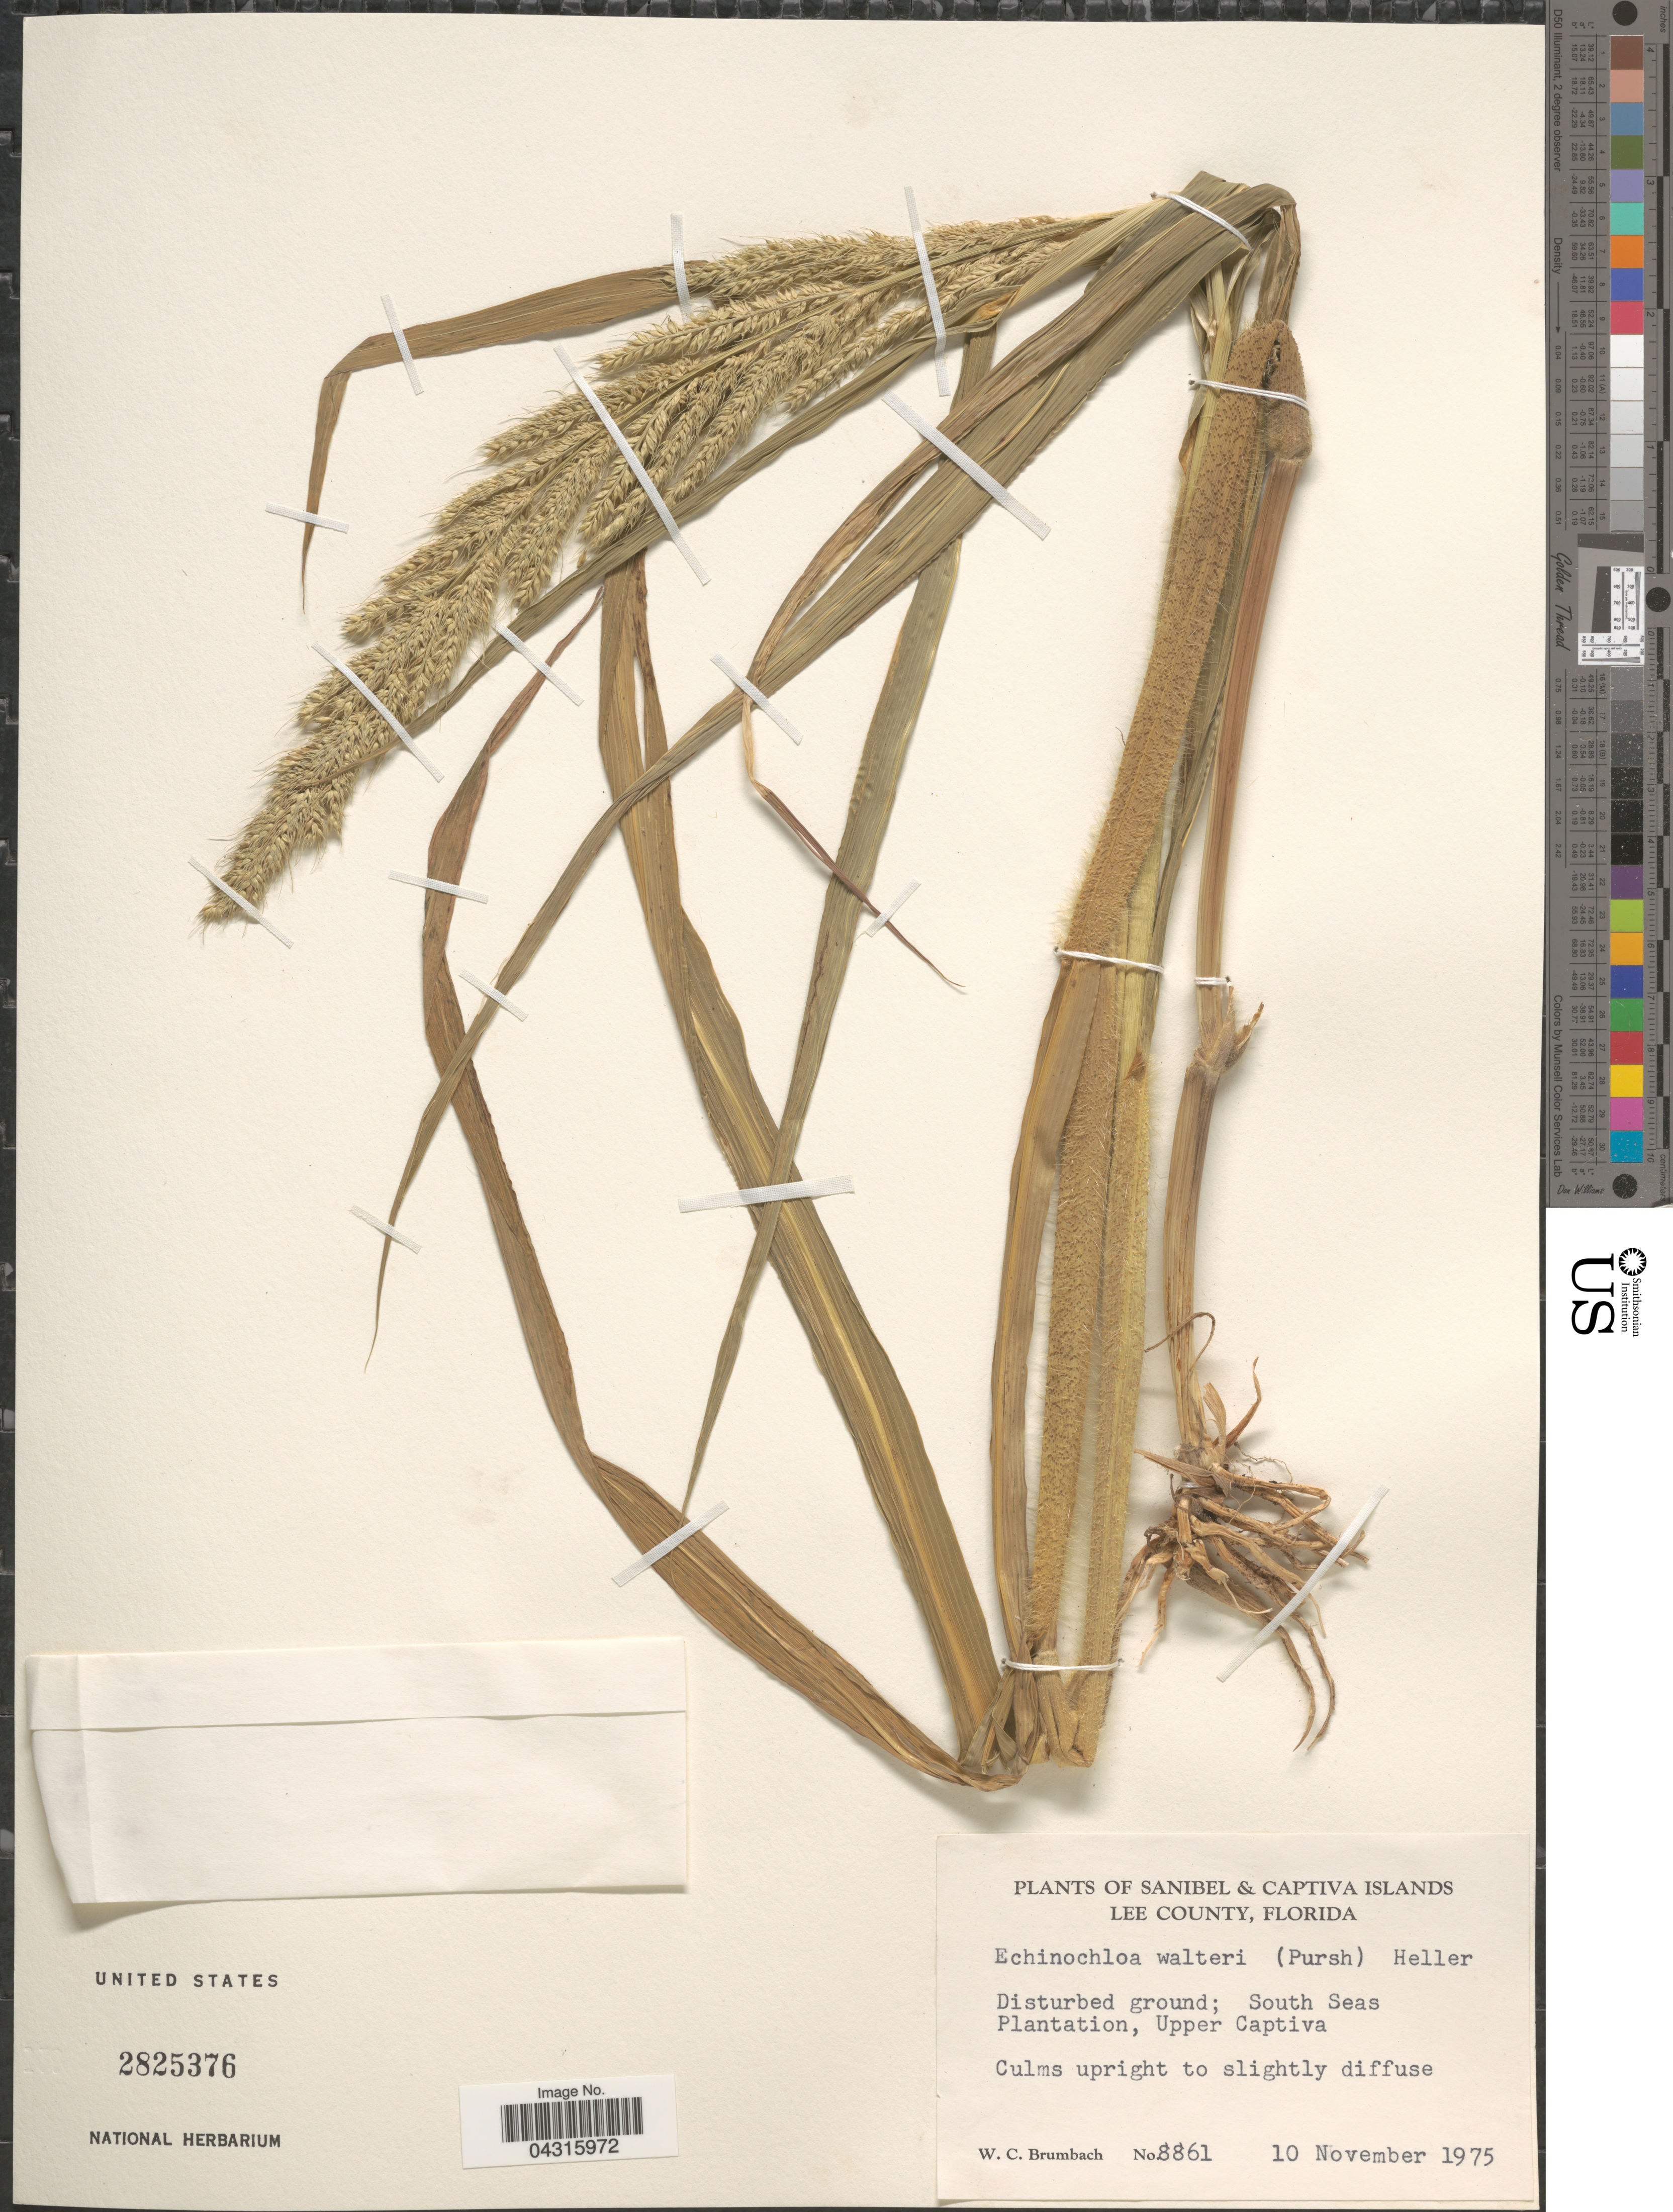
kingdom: Plantae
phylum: Tracheophyta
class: Liliopsida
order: Poales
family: Poaceae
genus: Echinochloa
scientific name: Echinochloa walteri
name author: (Pursh) A. Heller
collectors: W. C. Brumbach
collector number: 8861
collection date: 1975-11-10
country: United States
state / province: Florida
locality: Sanibel & Captiva Islands. Lee County. Disturbed ground; South Seas Plantation, Upper Captiva.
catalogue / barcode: US 2825376